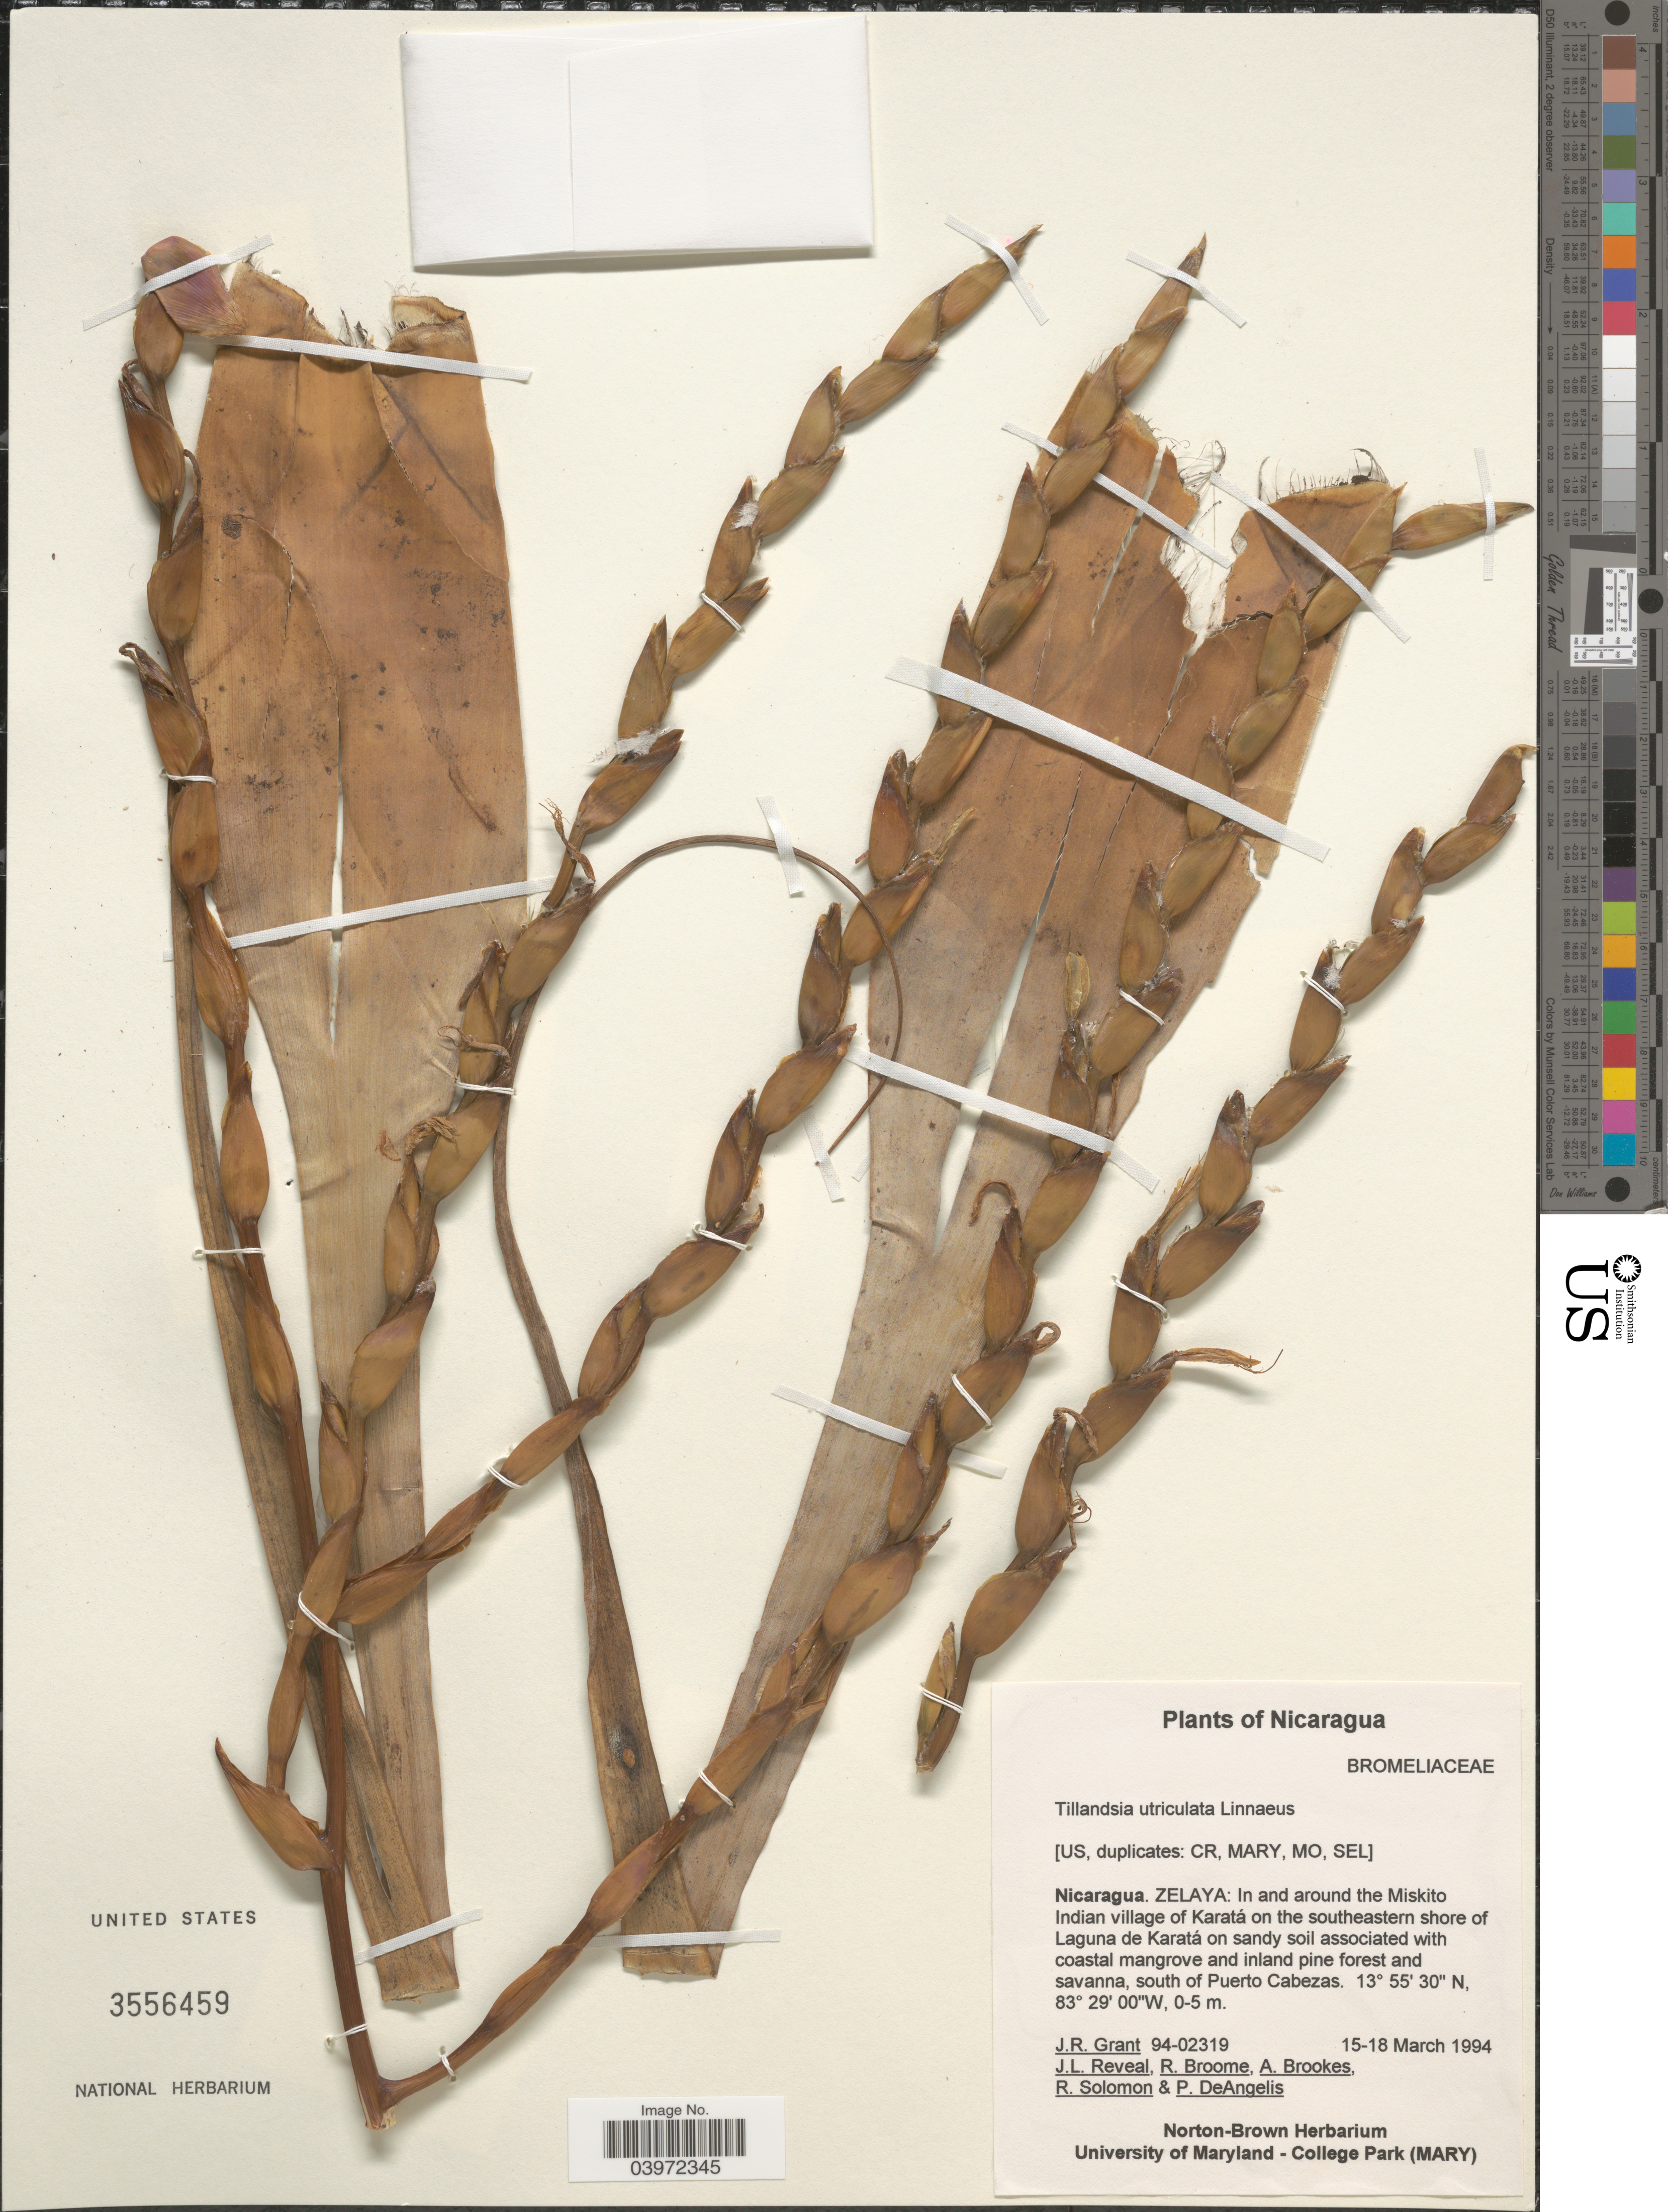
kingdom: Plantae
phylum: Tracheophyta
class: Liliopsida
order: Poales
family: Bromeliaceae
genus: Tillandsia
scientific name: Tillandsia utriculata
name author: L.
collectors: J. Grant, J. L. Reveal, R. Broome, A. Brookes & et al.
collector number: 94-02319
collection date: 1994-03-15/1994-03-18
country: Nicaragua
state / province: Atlántico Norte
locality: Zelaya: In and around the Miskito Indian village of Karatá on the southeastern shore of Laguna de Karatá on sandy soil associated with coastal mangrove and inland pine forest and savanna, south of Puerto Cabezas.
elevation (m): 0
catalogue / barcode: US 3556459